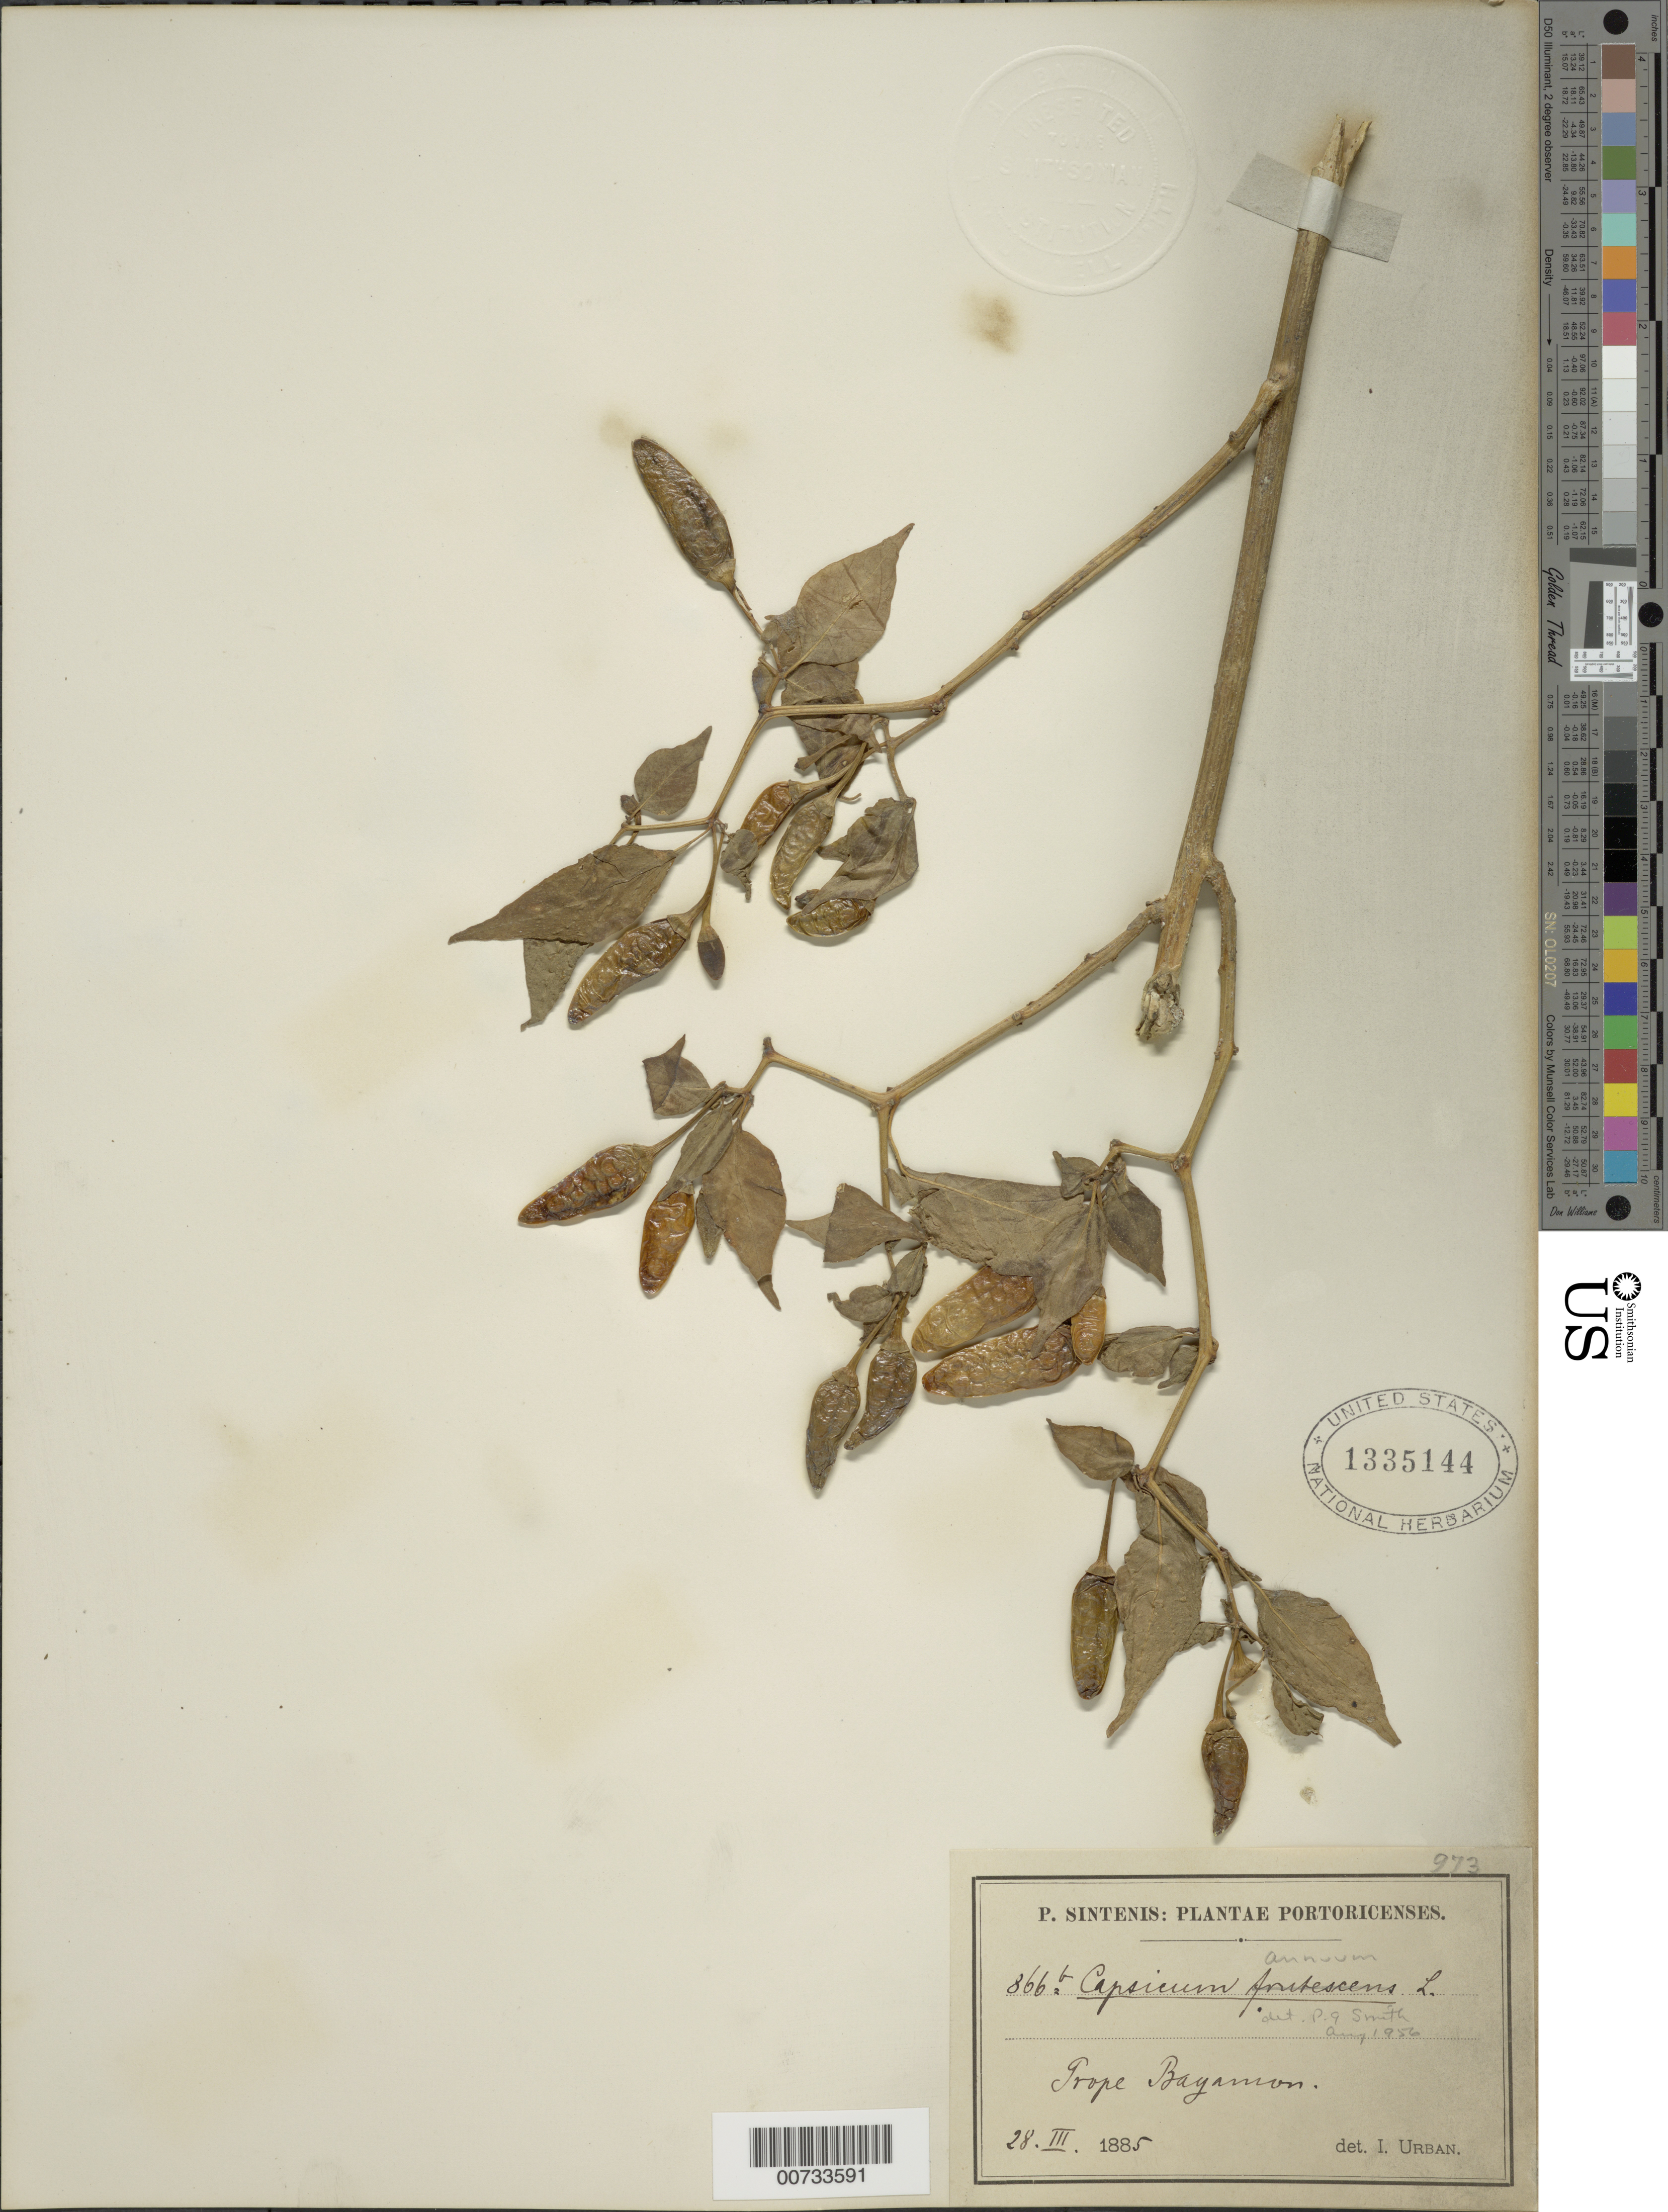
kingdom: Plantae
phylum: Tracheophyta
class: Magnoliopsida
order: Solanales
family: Solanaceae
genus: Capsicum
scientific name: Capsicum annuum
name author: L.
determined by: Smith, --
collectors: P. Sintenis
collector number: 866b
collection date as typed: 28 Mar 1885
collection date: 1885-03-28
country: Puerto Rico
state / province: Bayamón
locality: Bayamon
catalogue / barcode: US 1335144